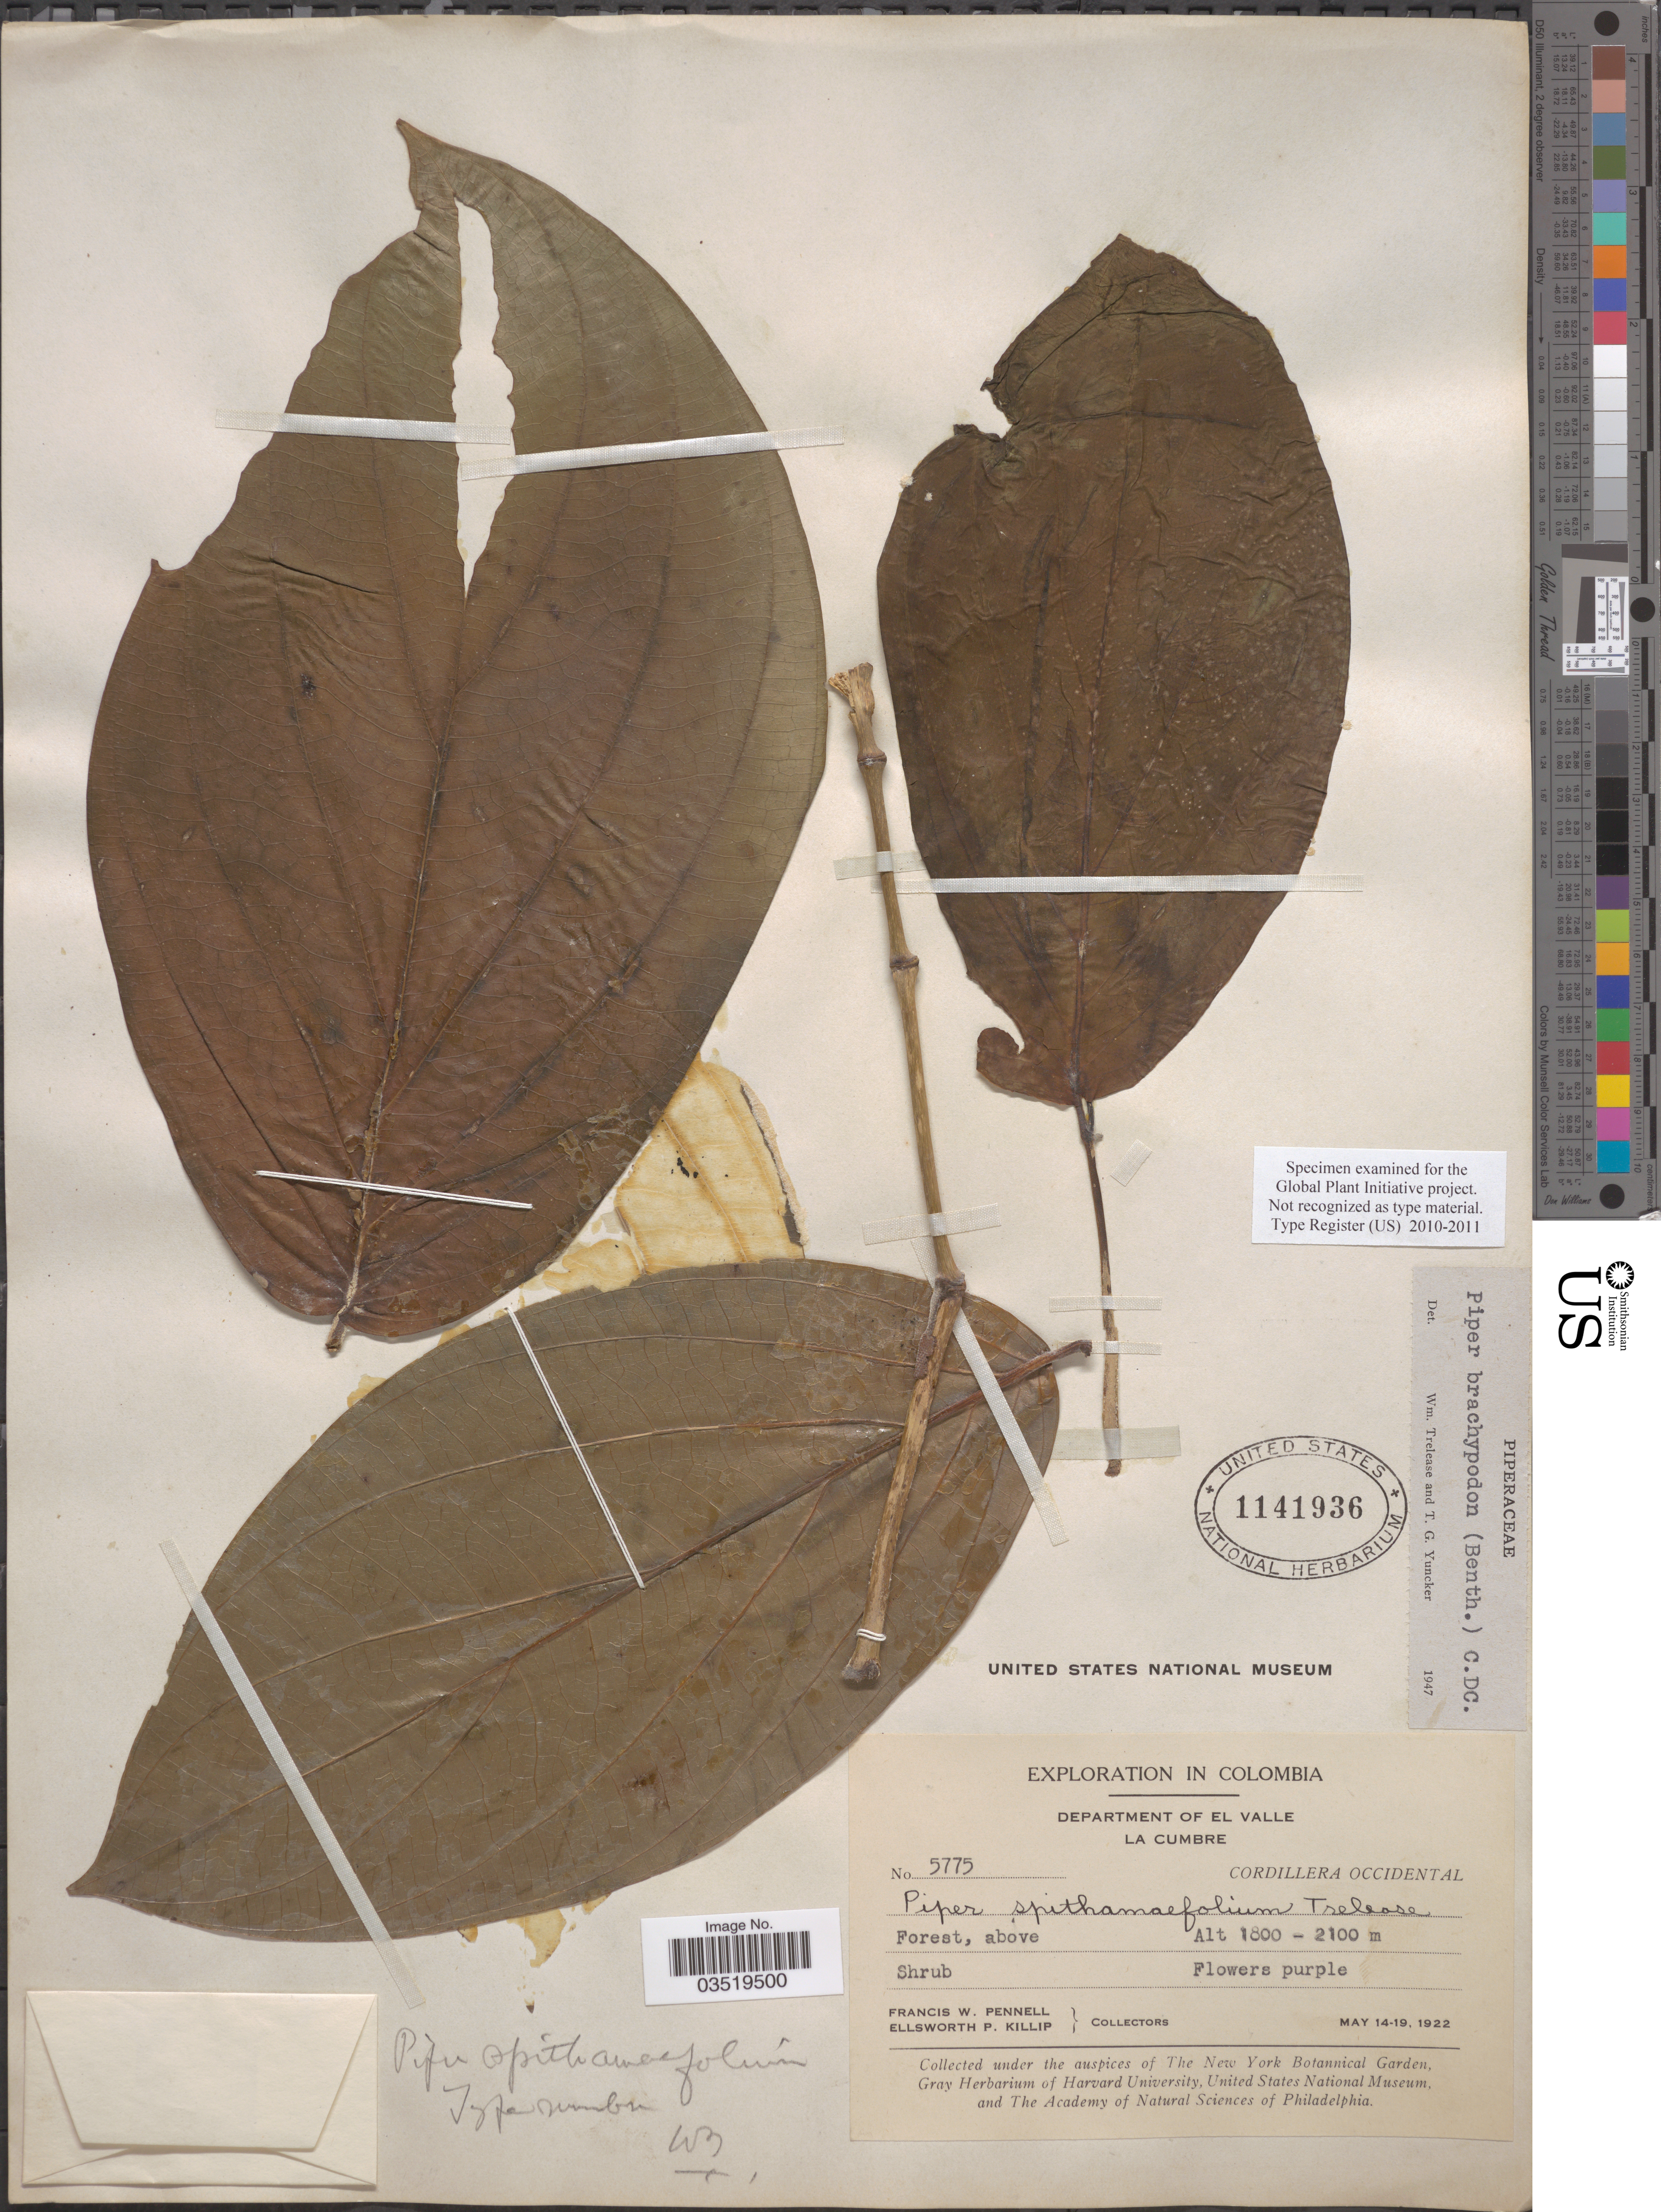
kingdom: Plantae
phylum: Tracheophyta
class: Magnoliopsida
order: Piperales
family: Piperaceae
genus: Piper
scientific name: Piper brachypodon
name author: (Benth.) C. DC.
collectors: F. W. Pennell & E. P. Killip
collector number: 5775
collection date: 1922-05-14/1922-05-19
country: Colombia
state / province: Valle del Cauca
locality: Department of El Valle. La Cumbre. Cordillera Occidental.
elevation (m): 1800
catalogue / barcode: US 1141936